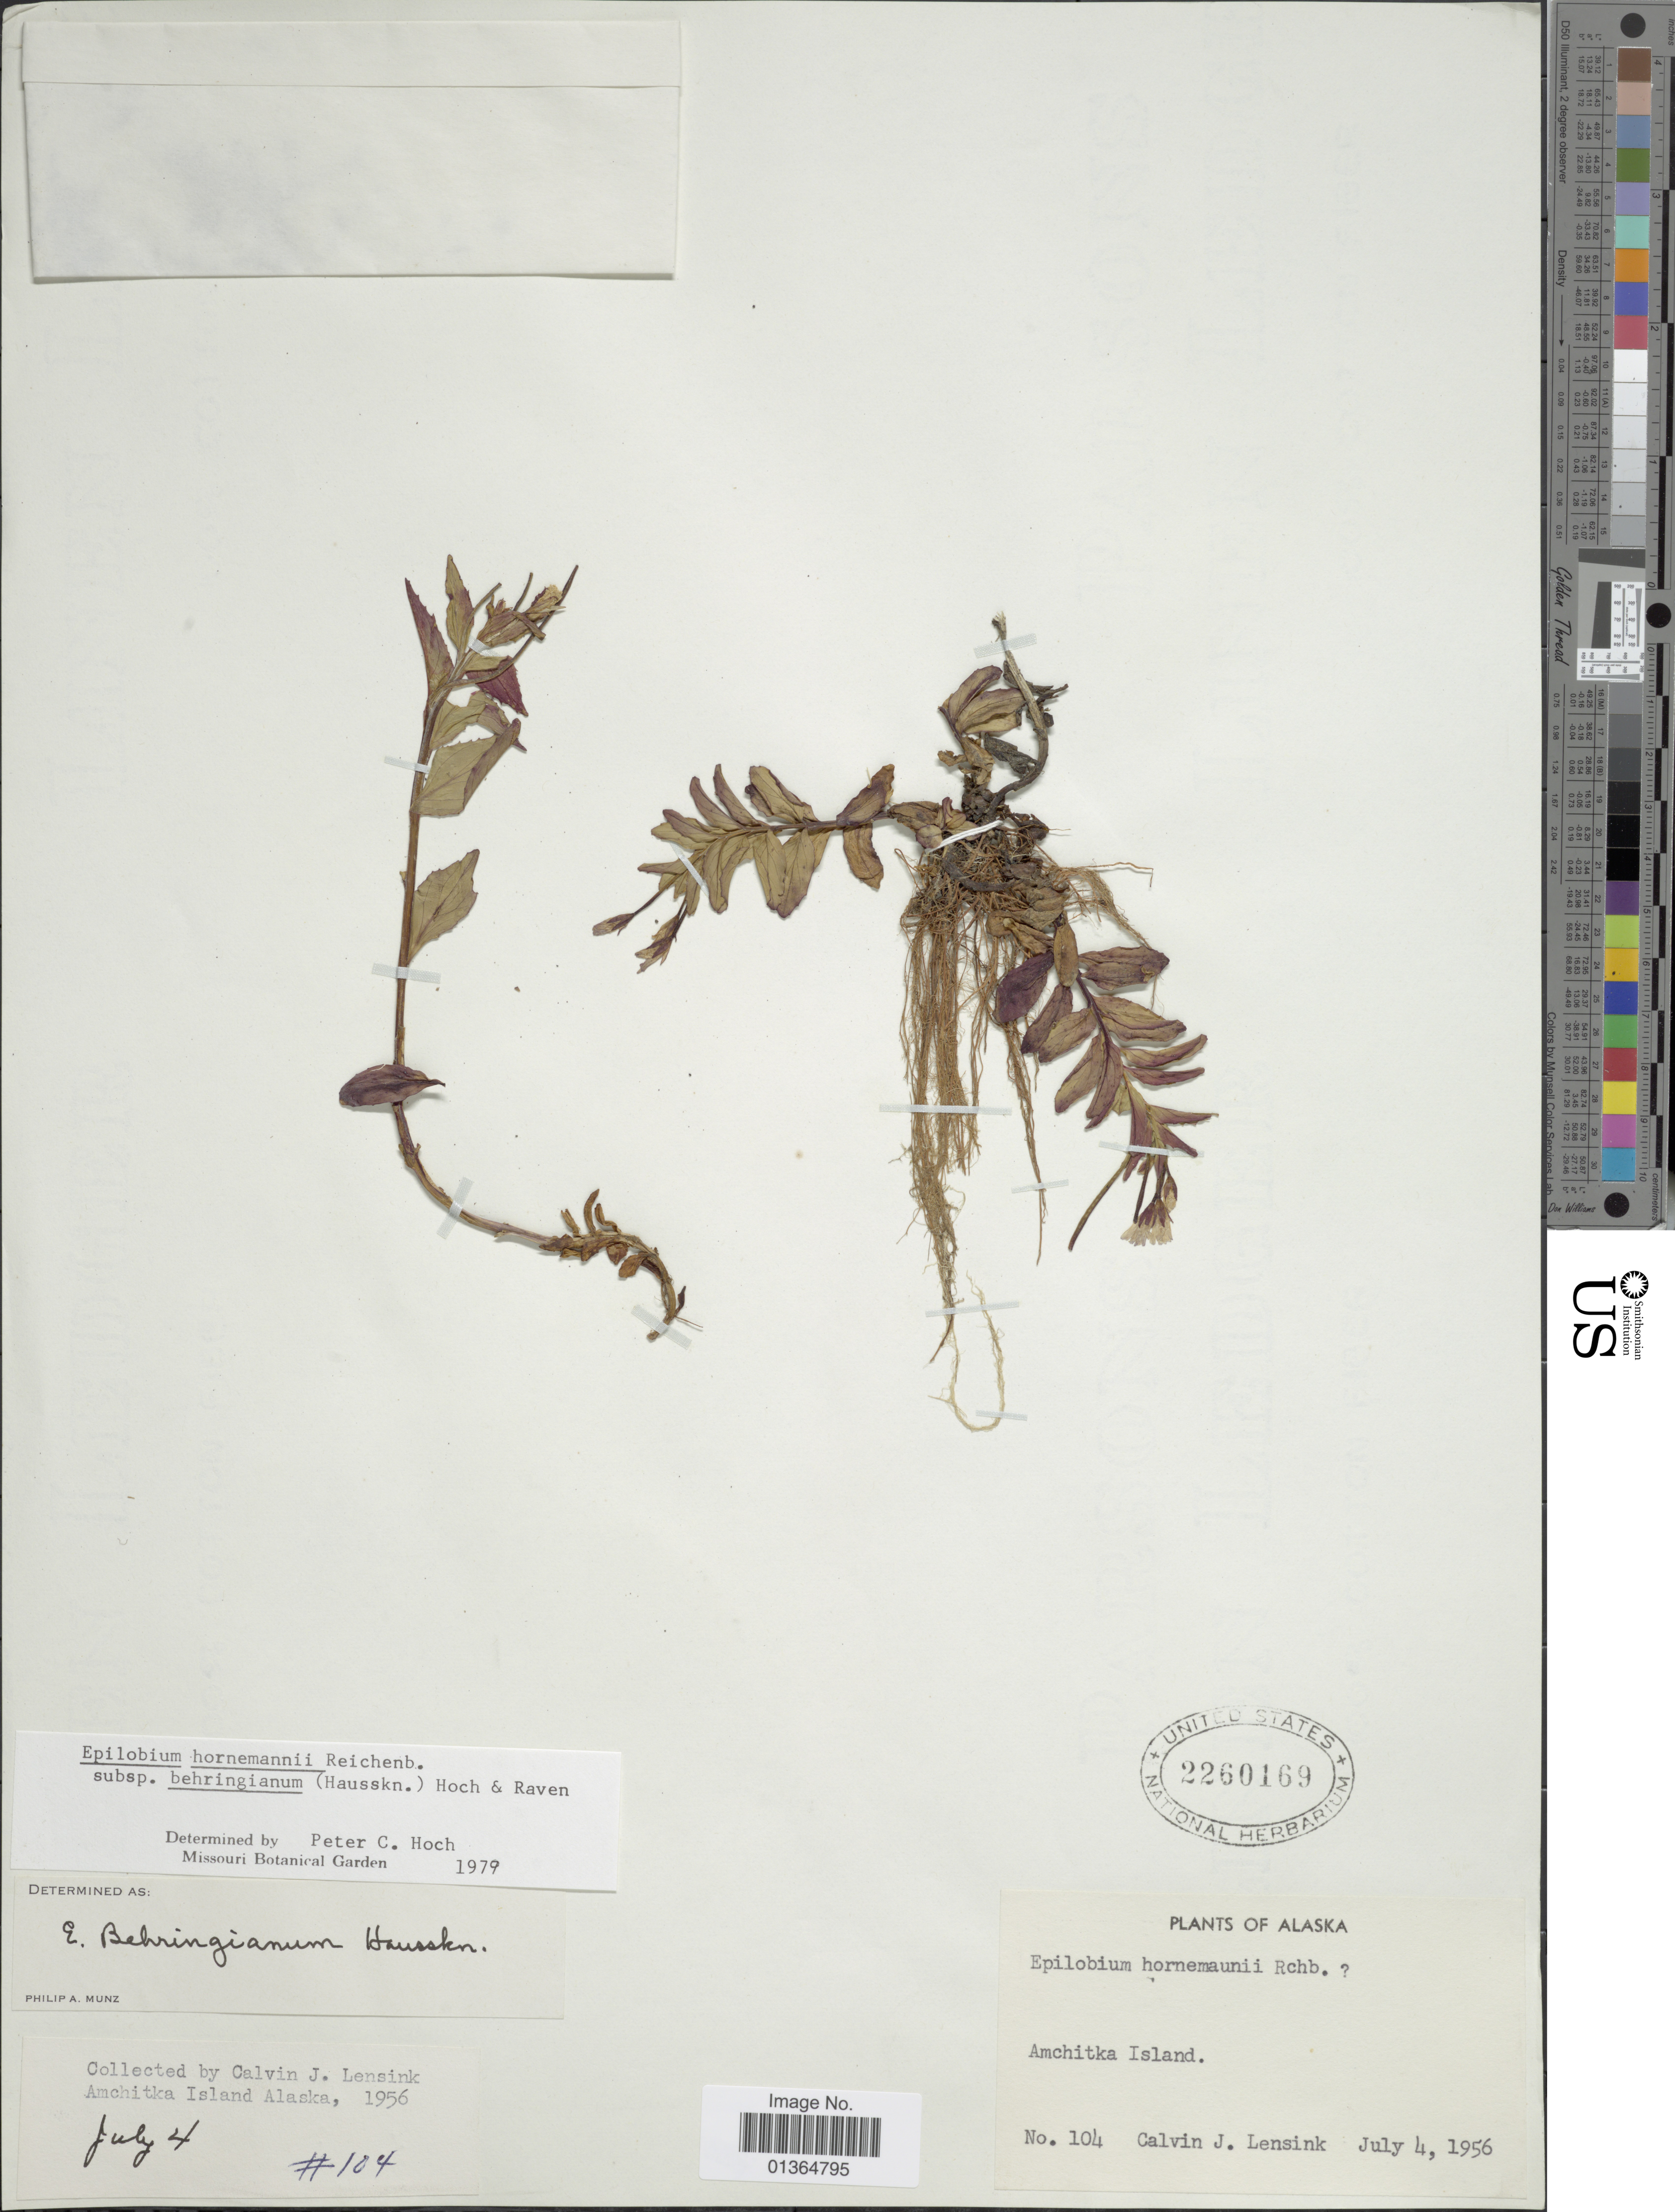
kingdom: Plantae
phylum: Tracheophyta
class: Magnoliopsida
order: Myrtales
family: Onagraceae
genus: Epilobium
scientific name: Epilobium hornemannii subsp. behringianum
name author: (Hausskn.) Hoch & P.H. Raven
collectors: C. Lensink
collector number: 104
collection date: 1956-07-04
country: United States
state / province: Alaska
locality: Amchitka Island.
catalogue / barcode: US 2260169